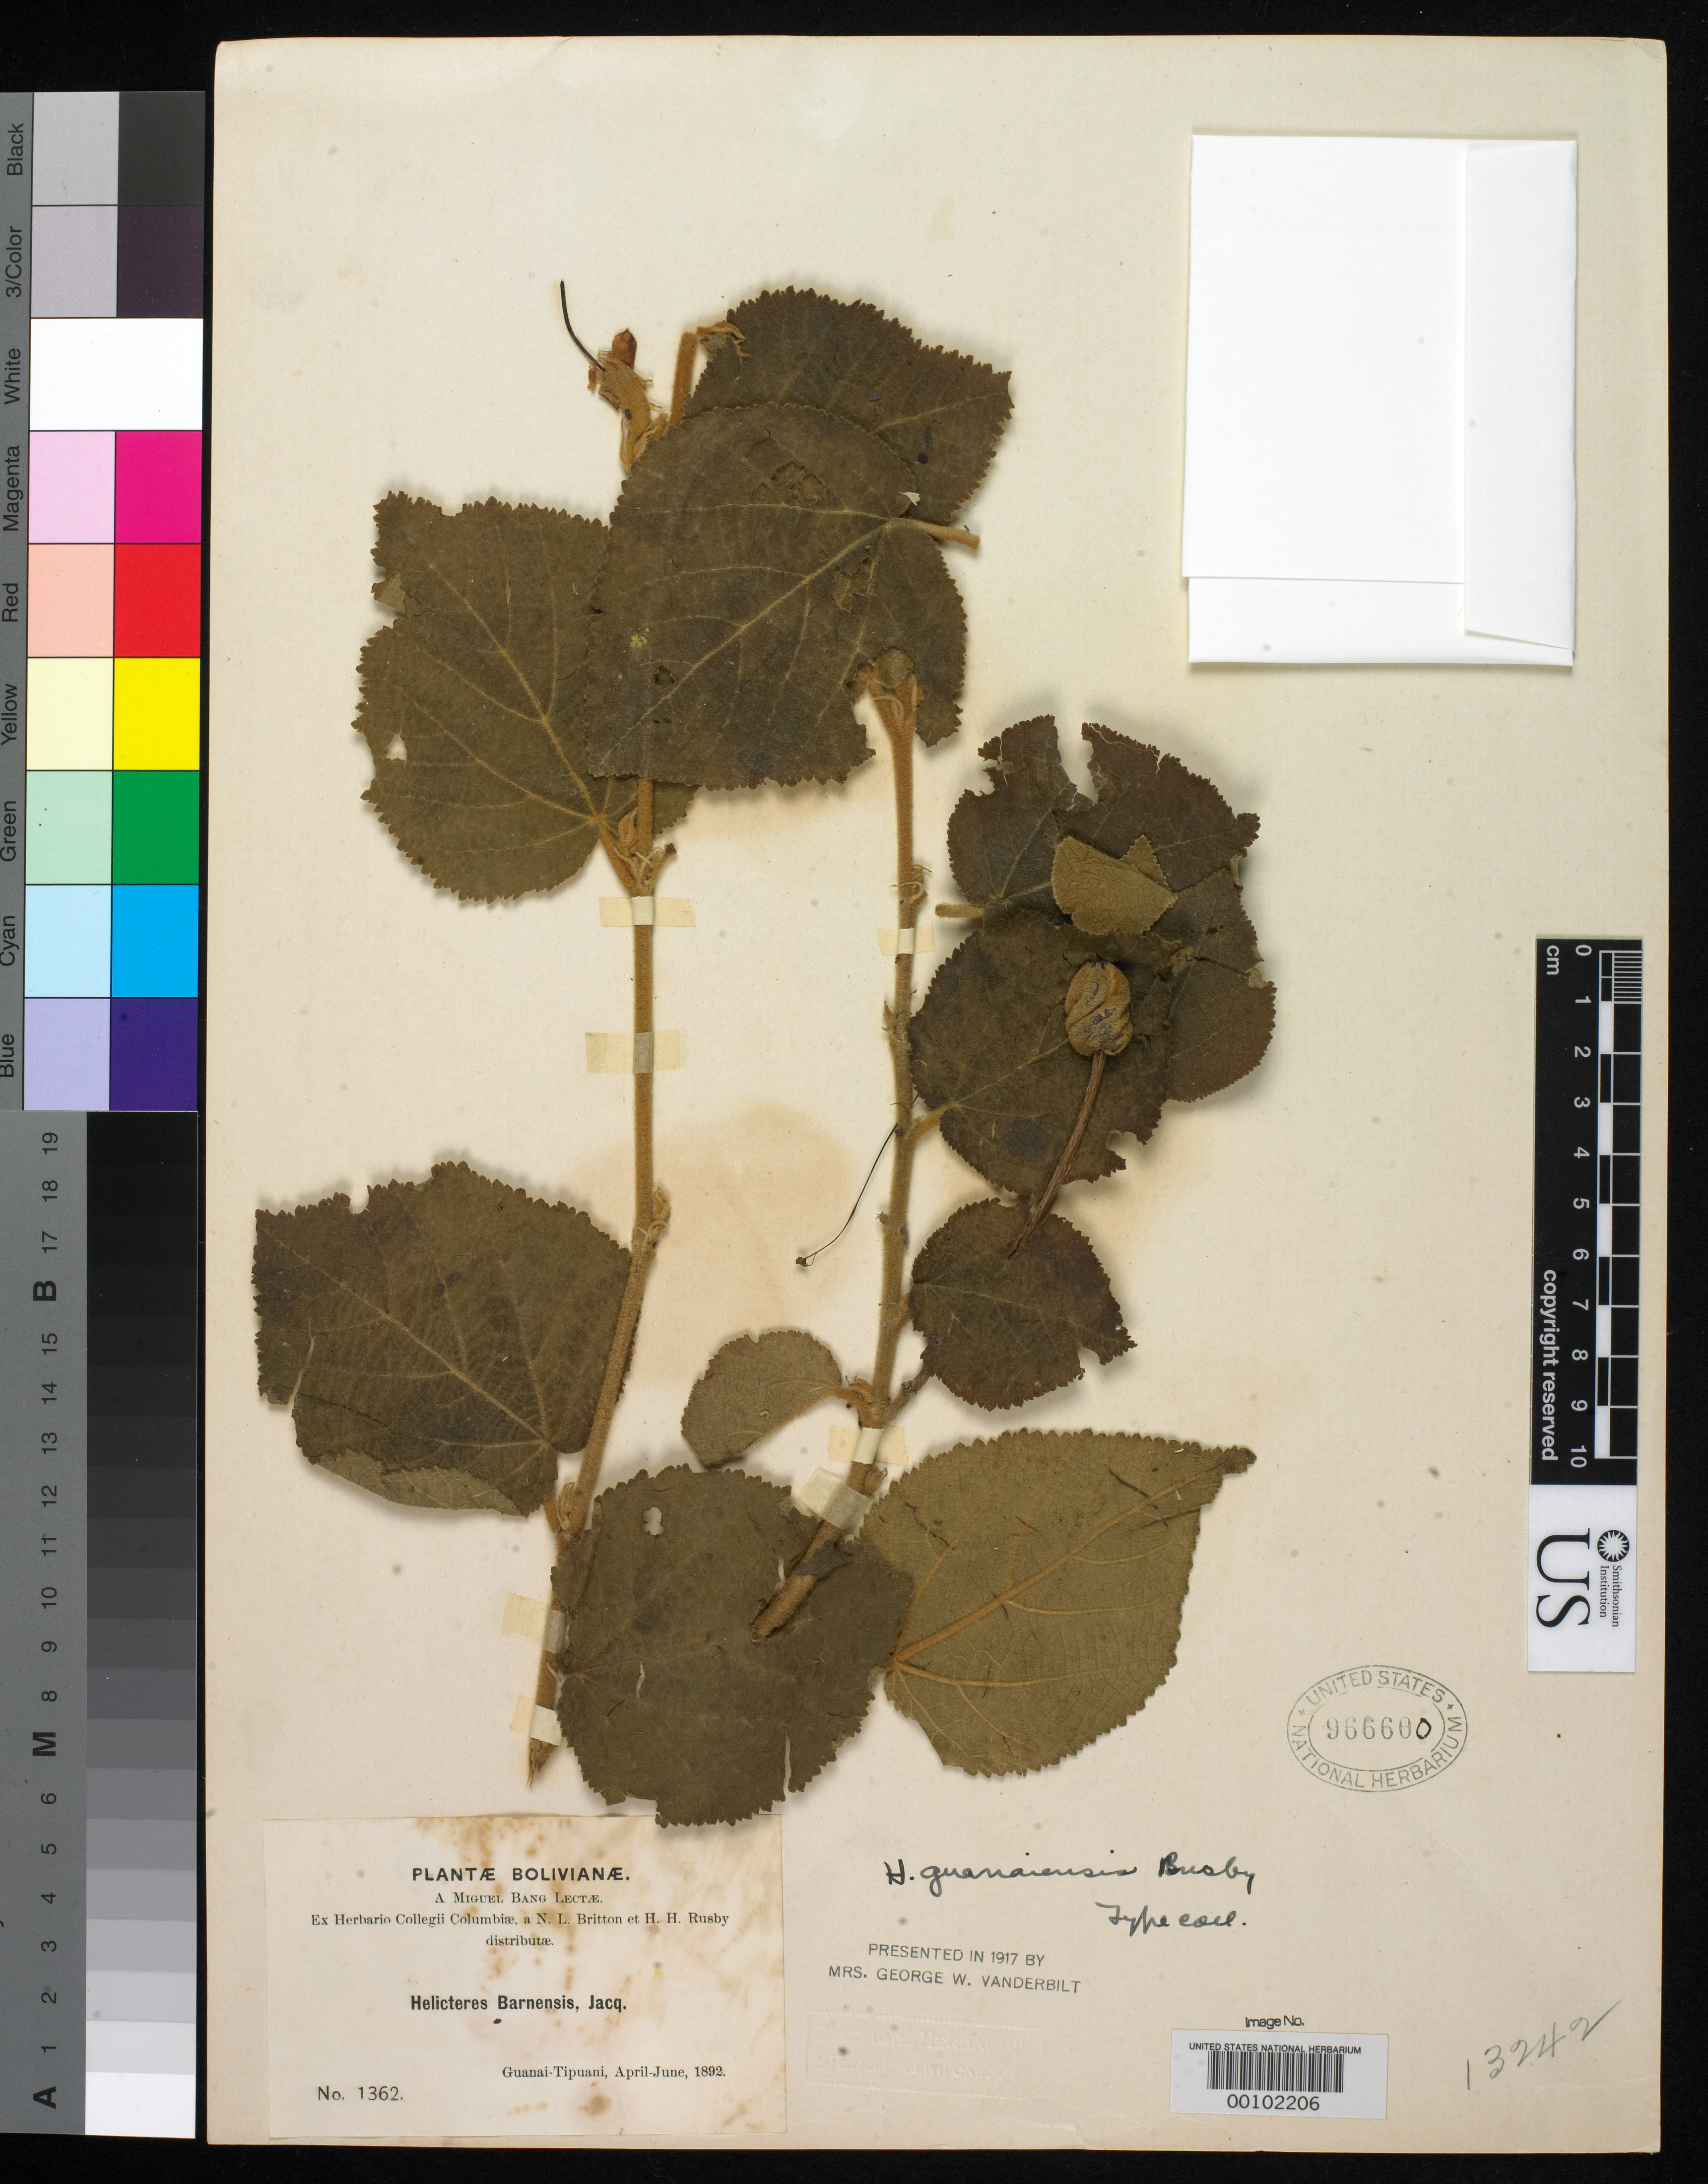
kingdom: Plantae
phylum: Tracheophyta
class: Magnoliopsida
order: Malvales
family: Malvaceae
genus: Helicteres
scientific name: Helicteres guanaiensis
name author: Rusby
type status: Isotype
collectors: M. Bang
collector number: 1362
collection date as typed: Apr 1892 to -- Jun 1892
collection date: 1892-04/1892-06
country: Bolivia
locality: Guanai, Tipuani.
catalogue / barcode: US 966600